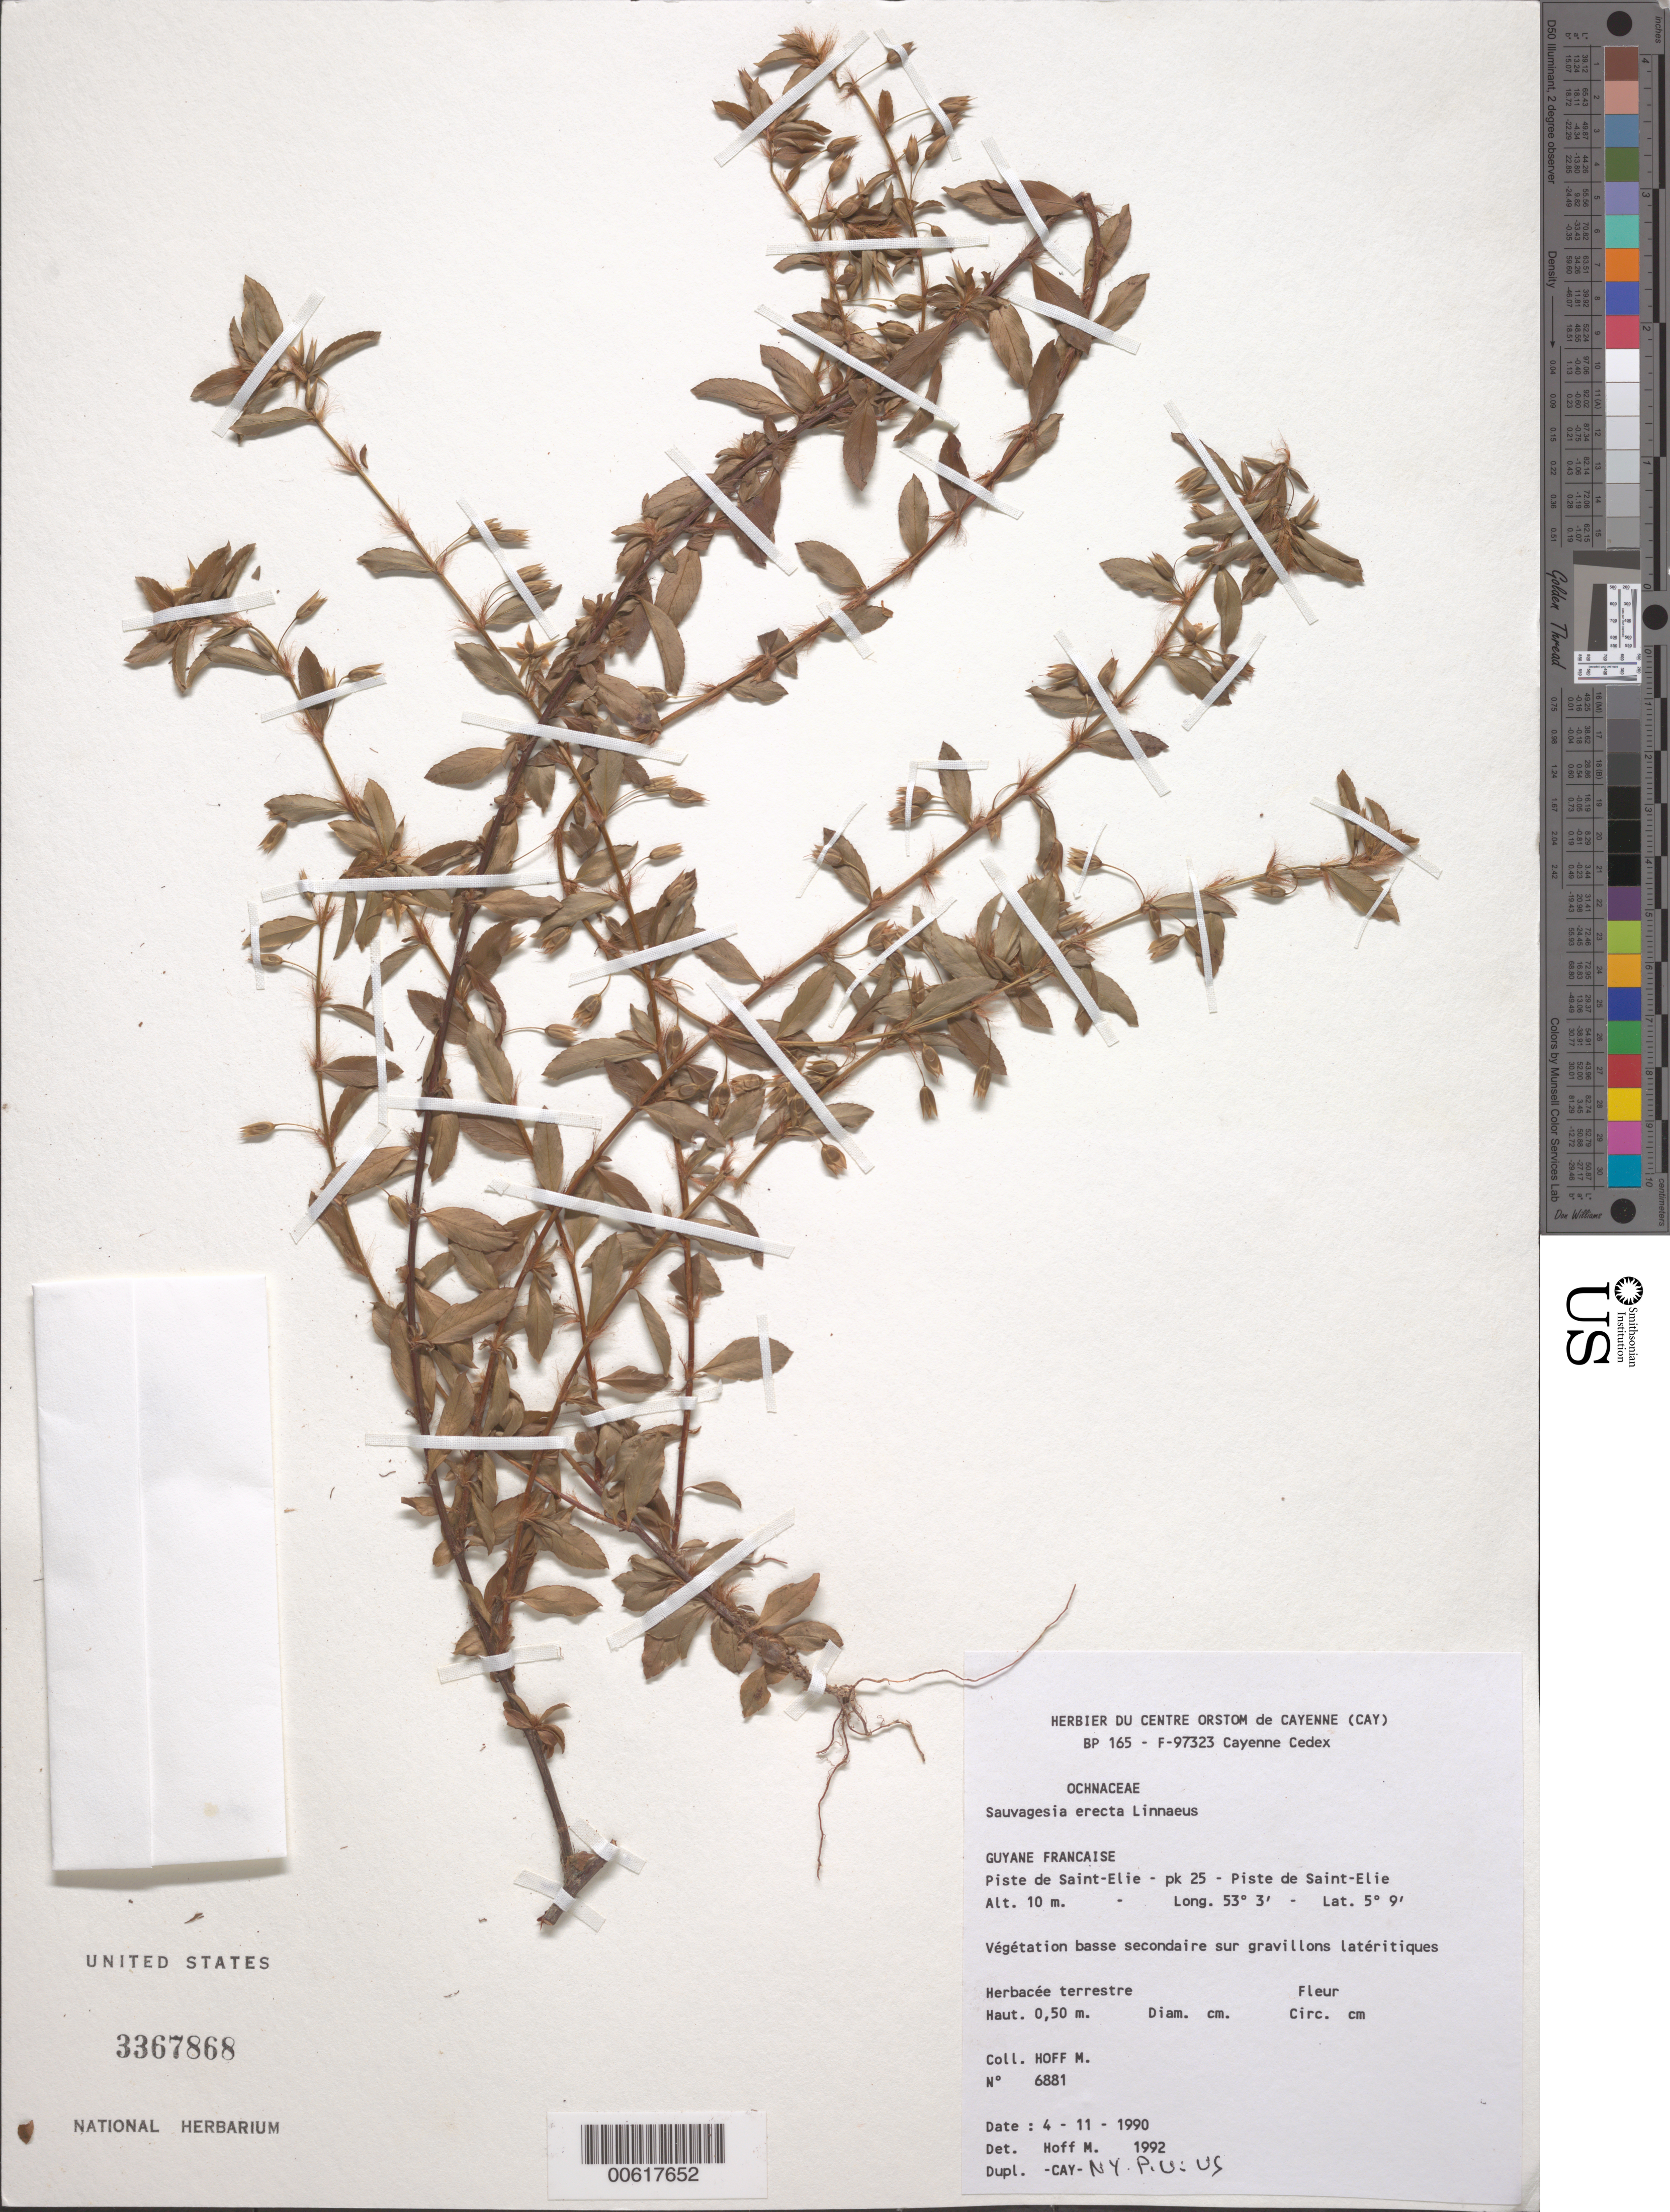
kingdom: Plantae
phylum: Tracheophyta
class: Magnoliopsida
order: Malpighiales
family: Ochnaceae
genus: Sauvagesia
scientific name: Sauvagesia erecta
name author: L.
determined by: Hoff, M.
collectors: M. Hoff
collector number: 6881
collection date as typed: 4-Nov-90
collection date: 1990-11-04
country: French Guiana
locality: Piste de Saint-Élie, pk. 25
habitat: Vegetation basse secondaire sur gravillons lateritique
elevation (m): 10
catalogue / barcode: US 3367868